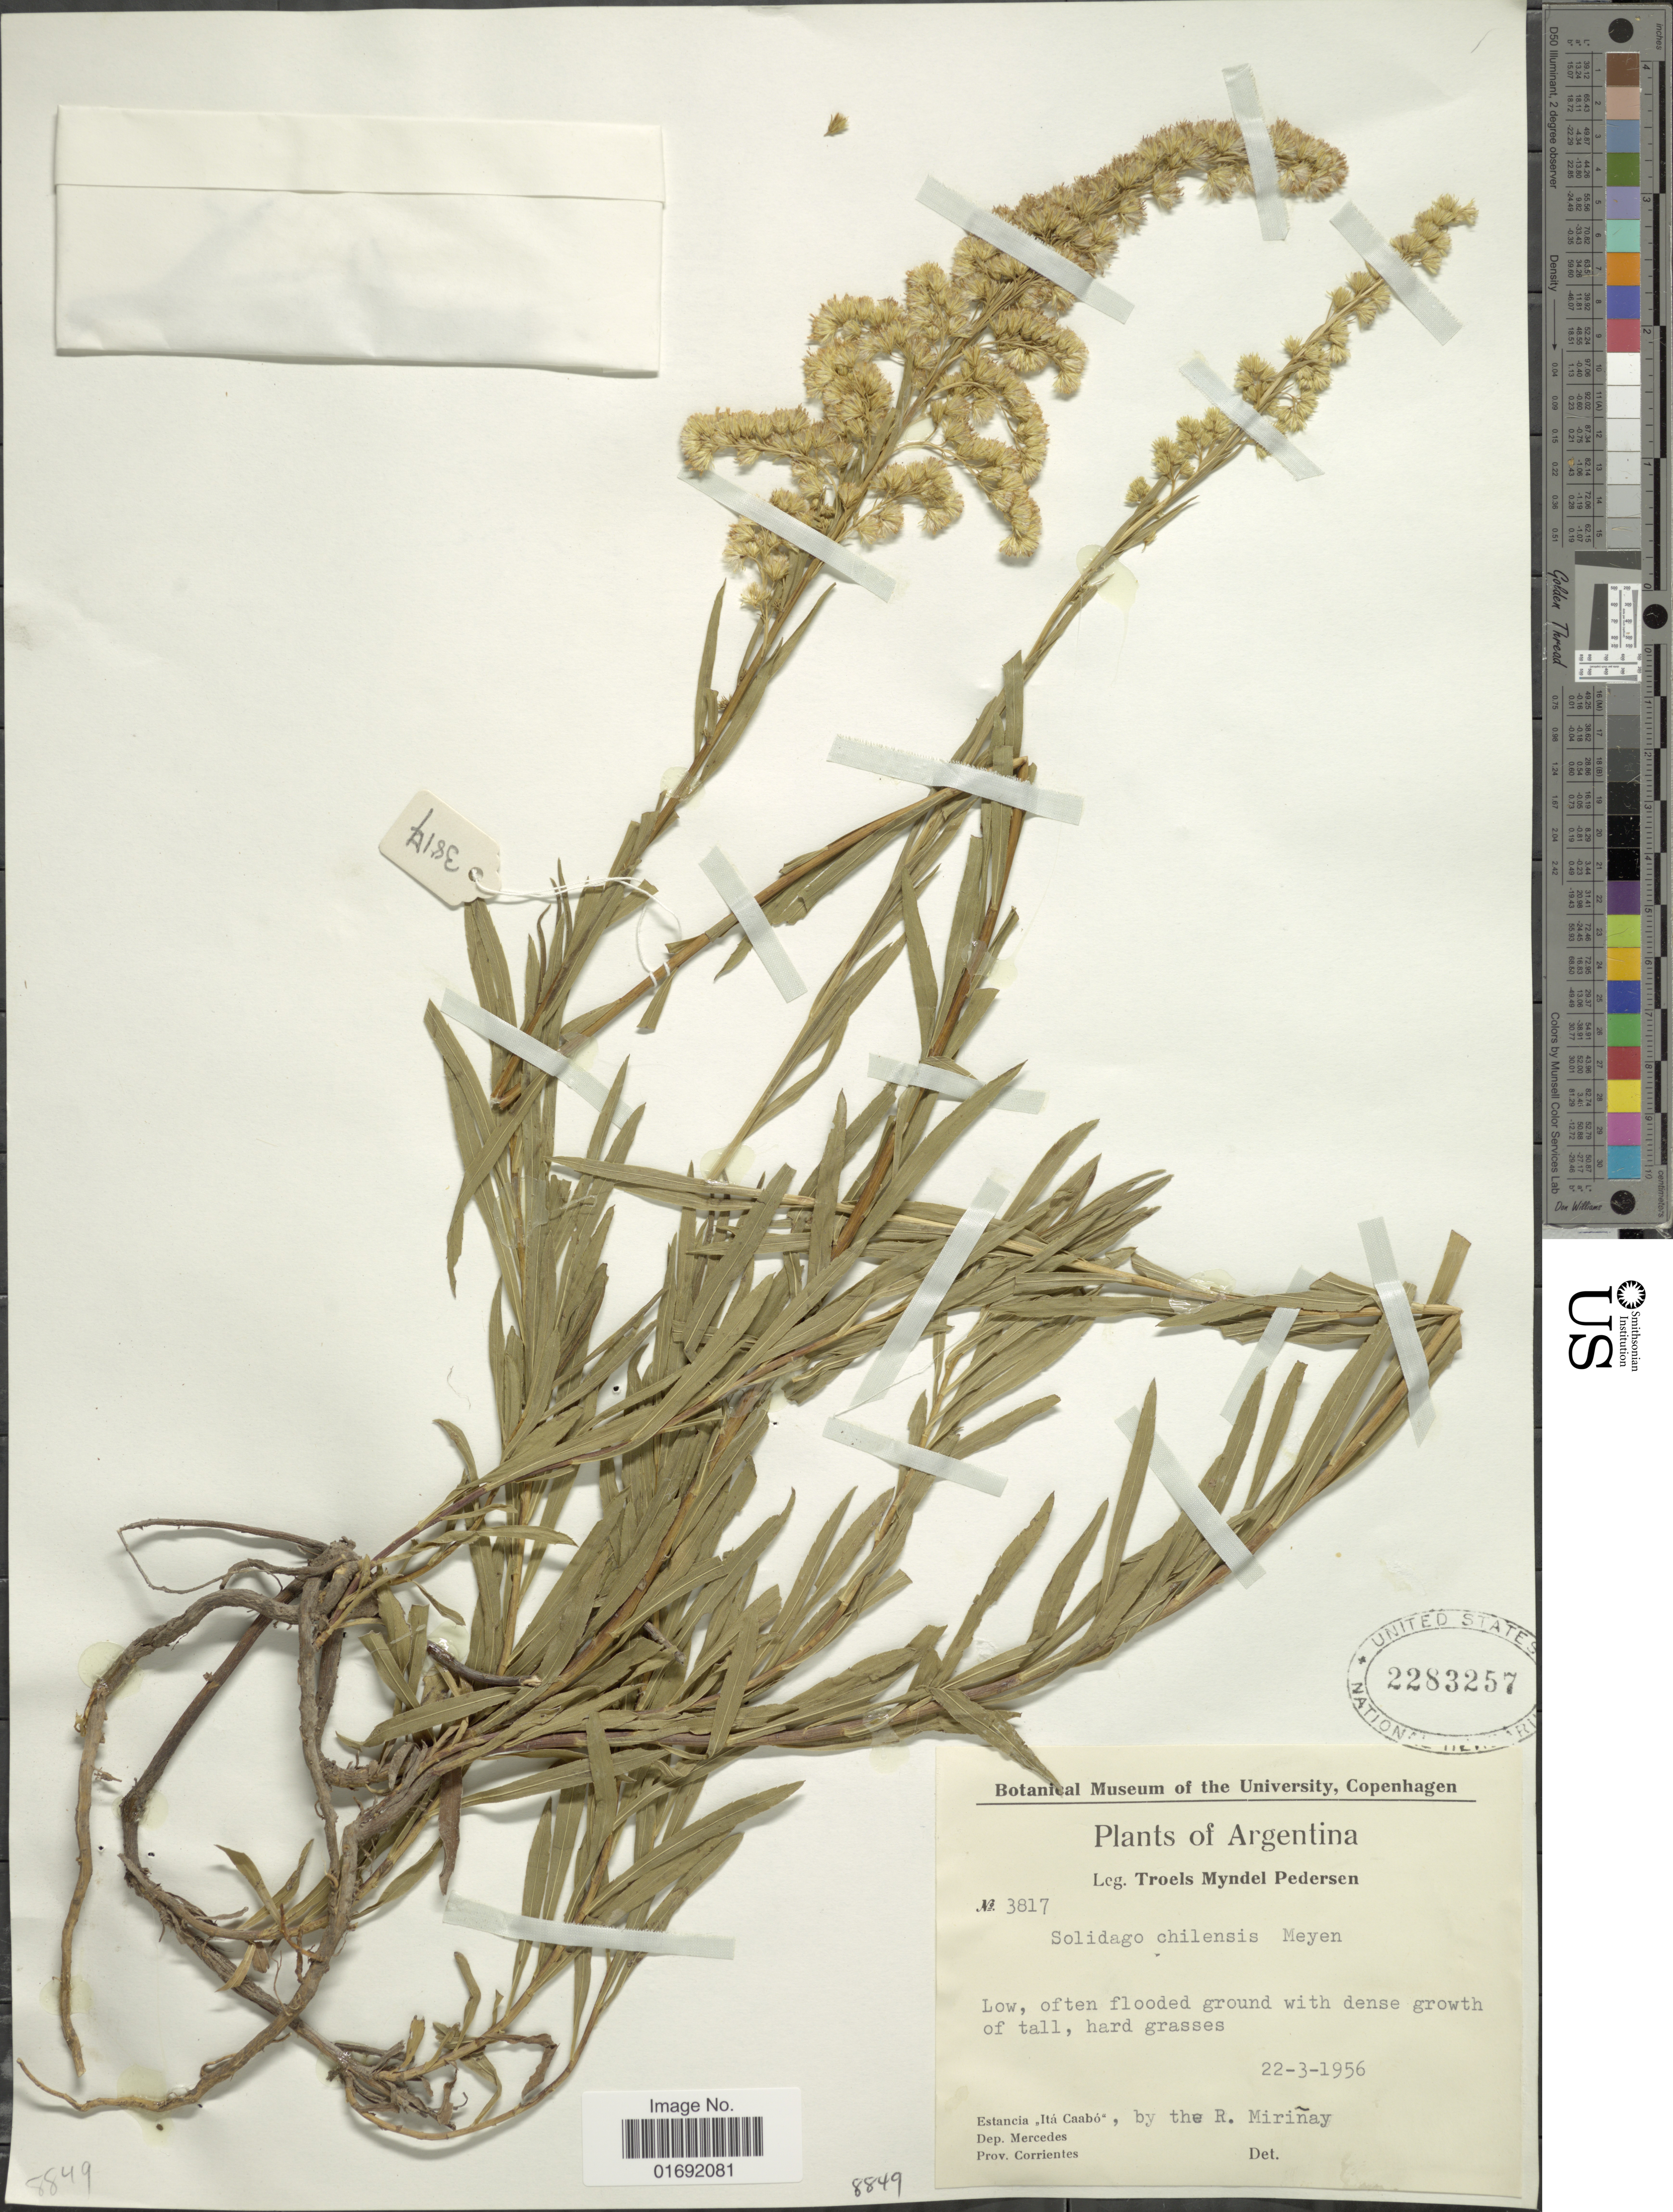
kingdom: Plantae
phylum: Tracheophyta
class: Magnoliopsida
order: Asterales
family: Asteraceae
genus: Solidago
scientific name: Solidago chilensis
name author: Meyen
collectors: T. Pederson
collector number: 3817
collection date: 1956-03-22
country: Argentina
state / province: Corrientes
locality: Estancia Ita Caabo, Dep. Mercedes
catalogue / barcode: US 2283257